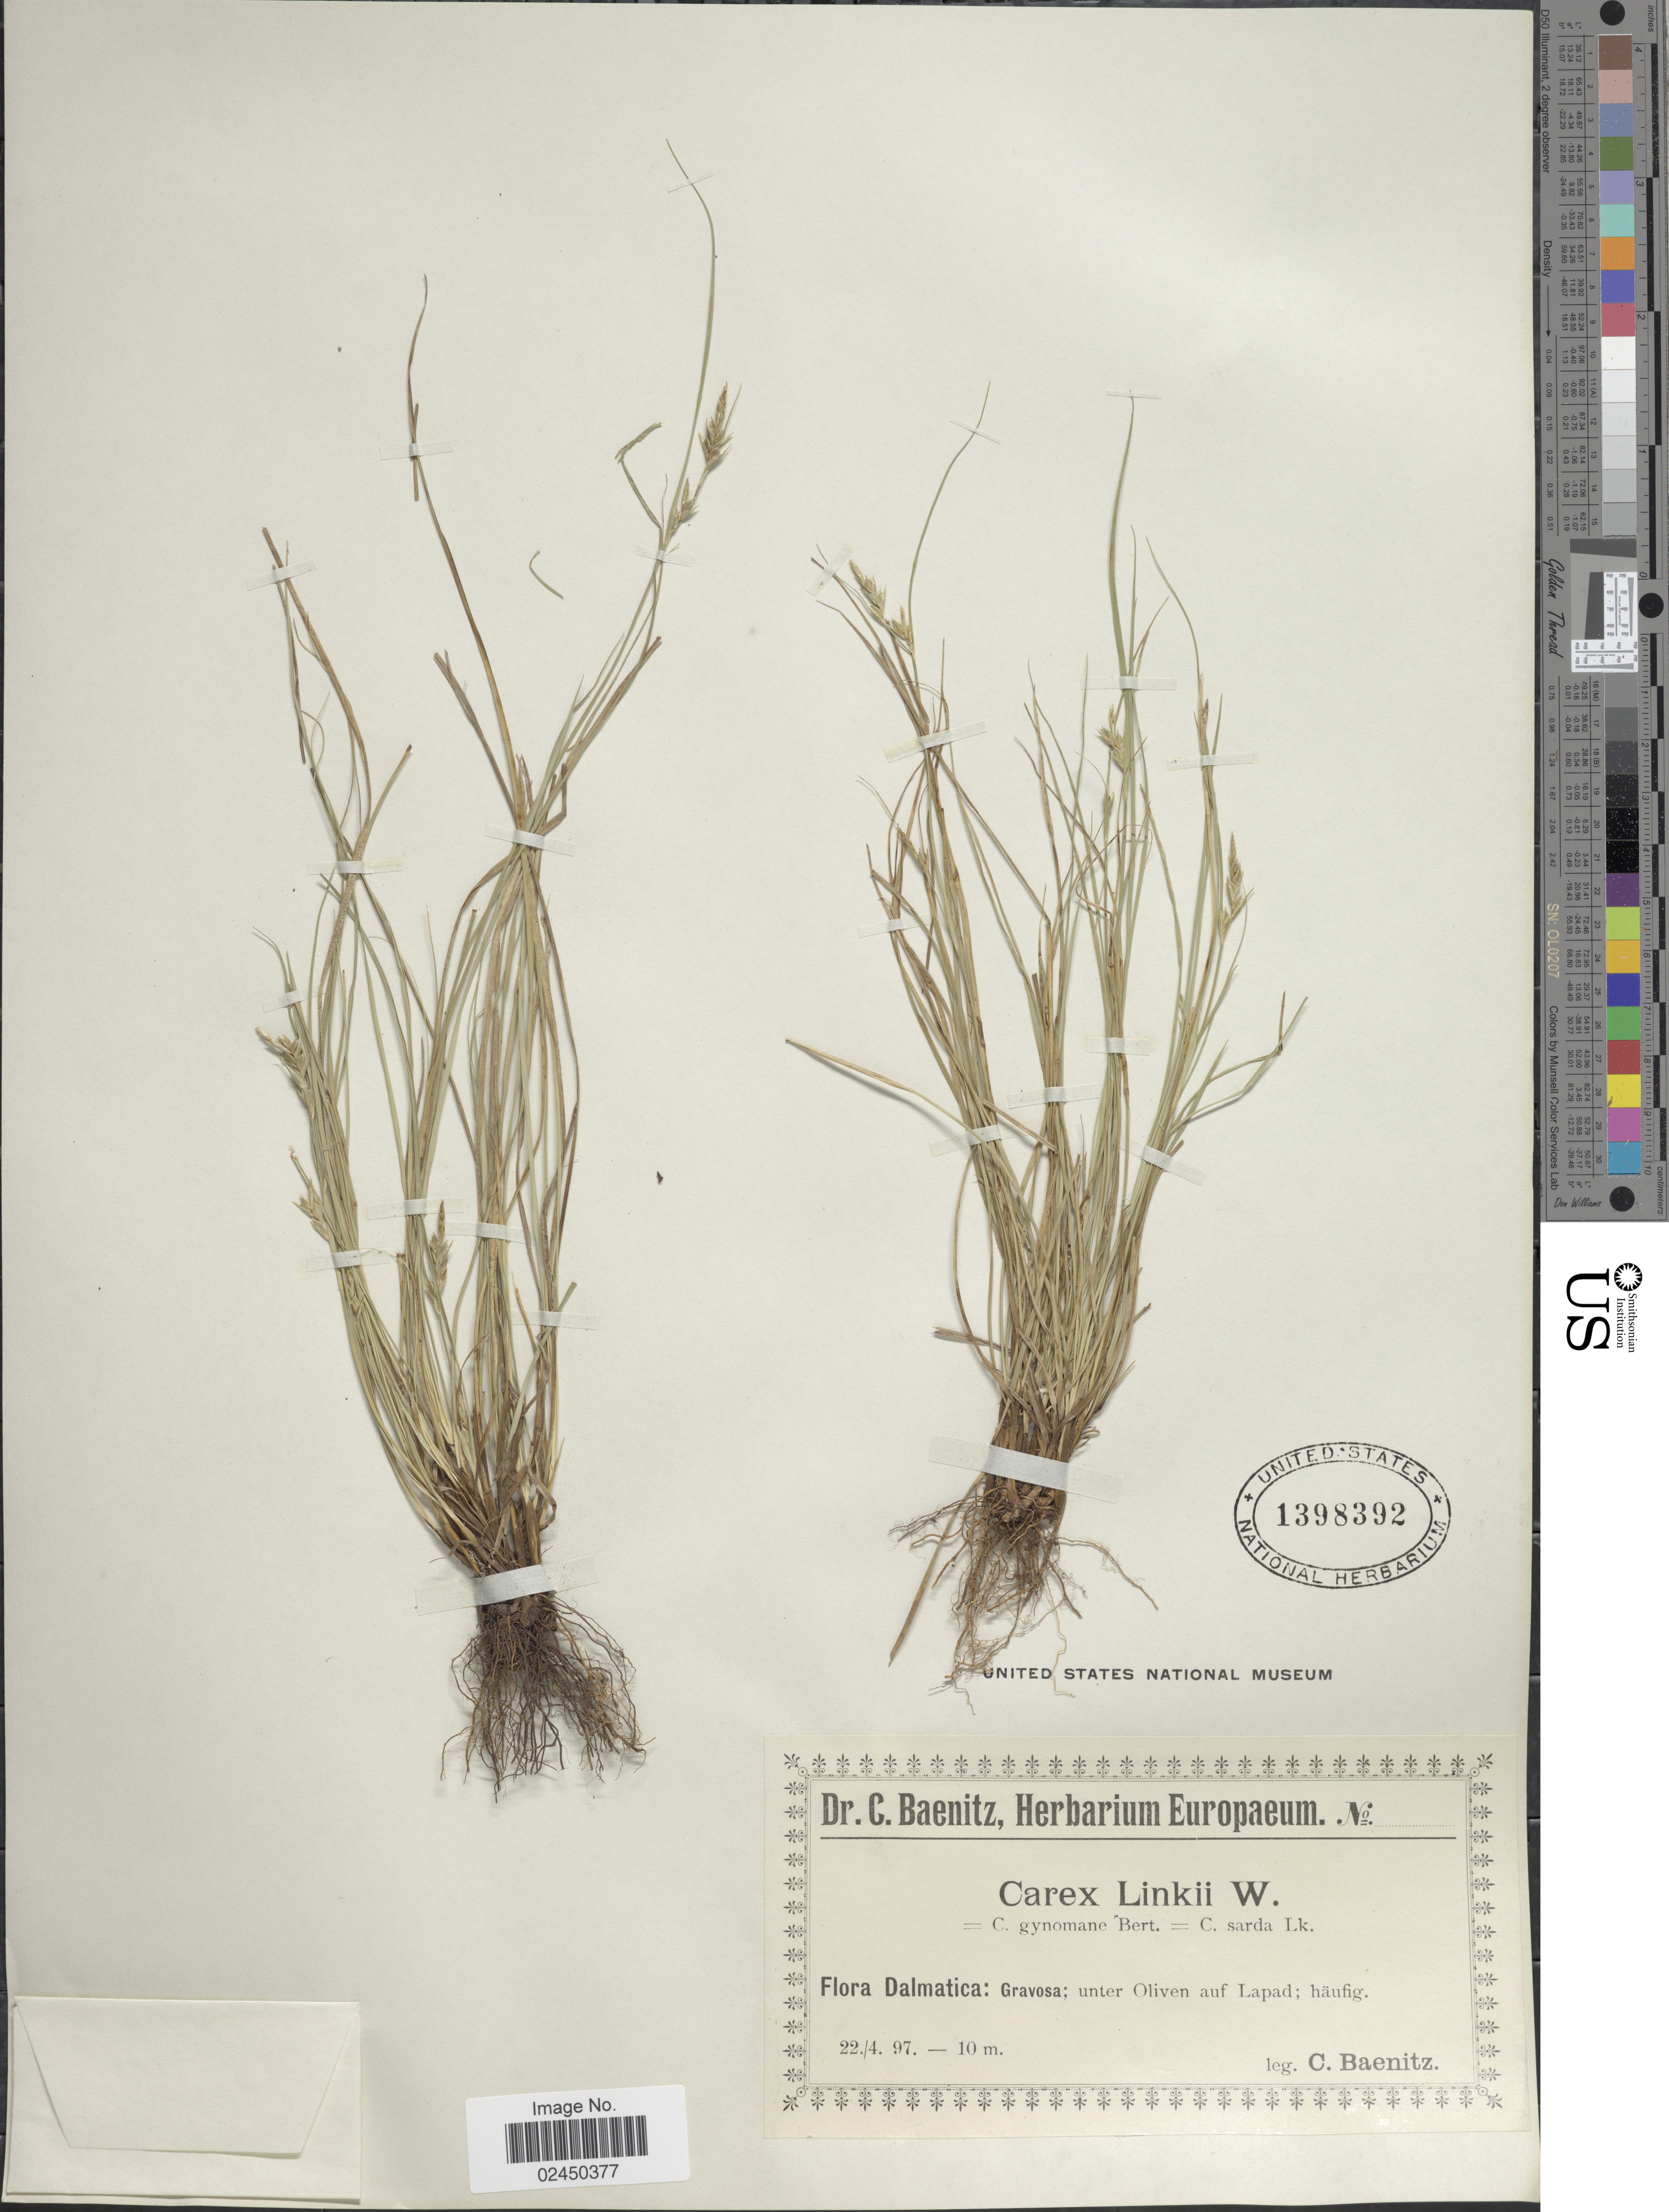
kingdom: Plantae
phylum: Tracheophyta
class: Liliopsida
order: Poales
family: Cyperaceae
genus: Carex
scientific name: Carex distachya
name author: Desf.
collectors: C. G. Baenitz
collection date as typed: Transcribed d/m/y: 22/4/97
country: Croatia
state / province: Split-Dalmatia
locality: Dalmatica: Gravosa: unter Oliven auf Lapad, haufig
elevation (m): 10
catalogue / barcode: US 1398392